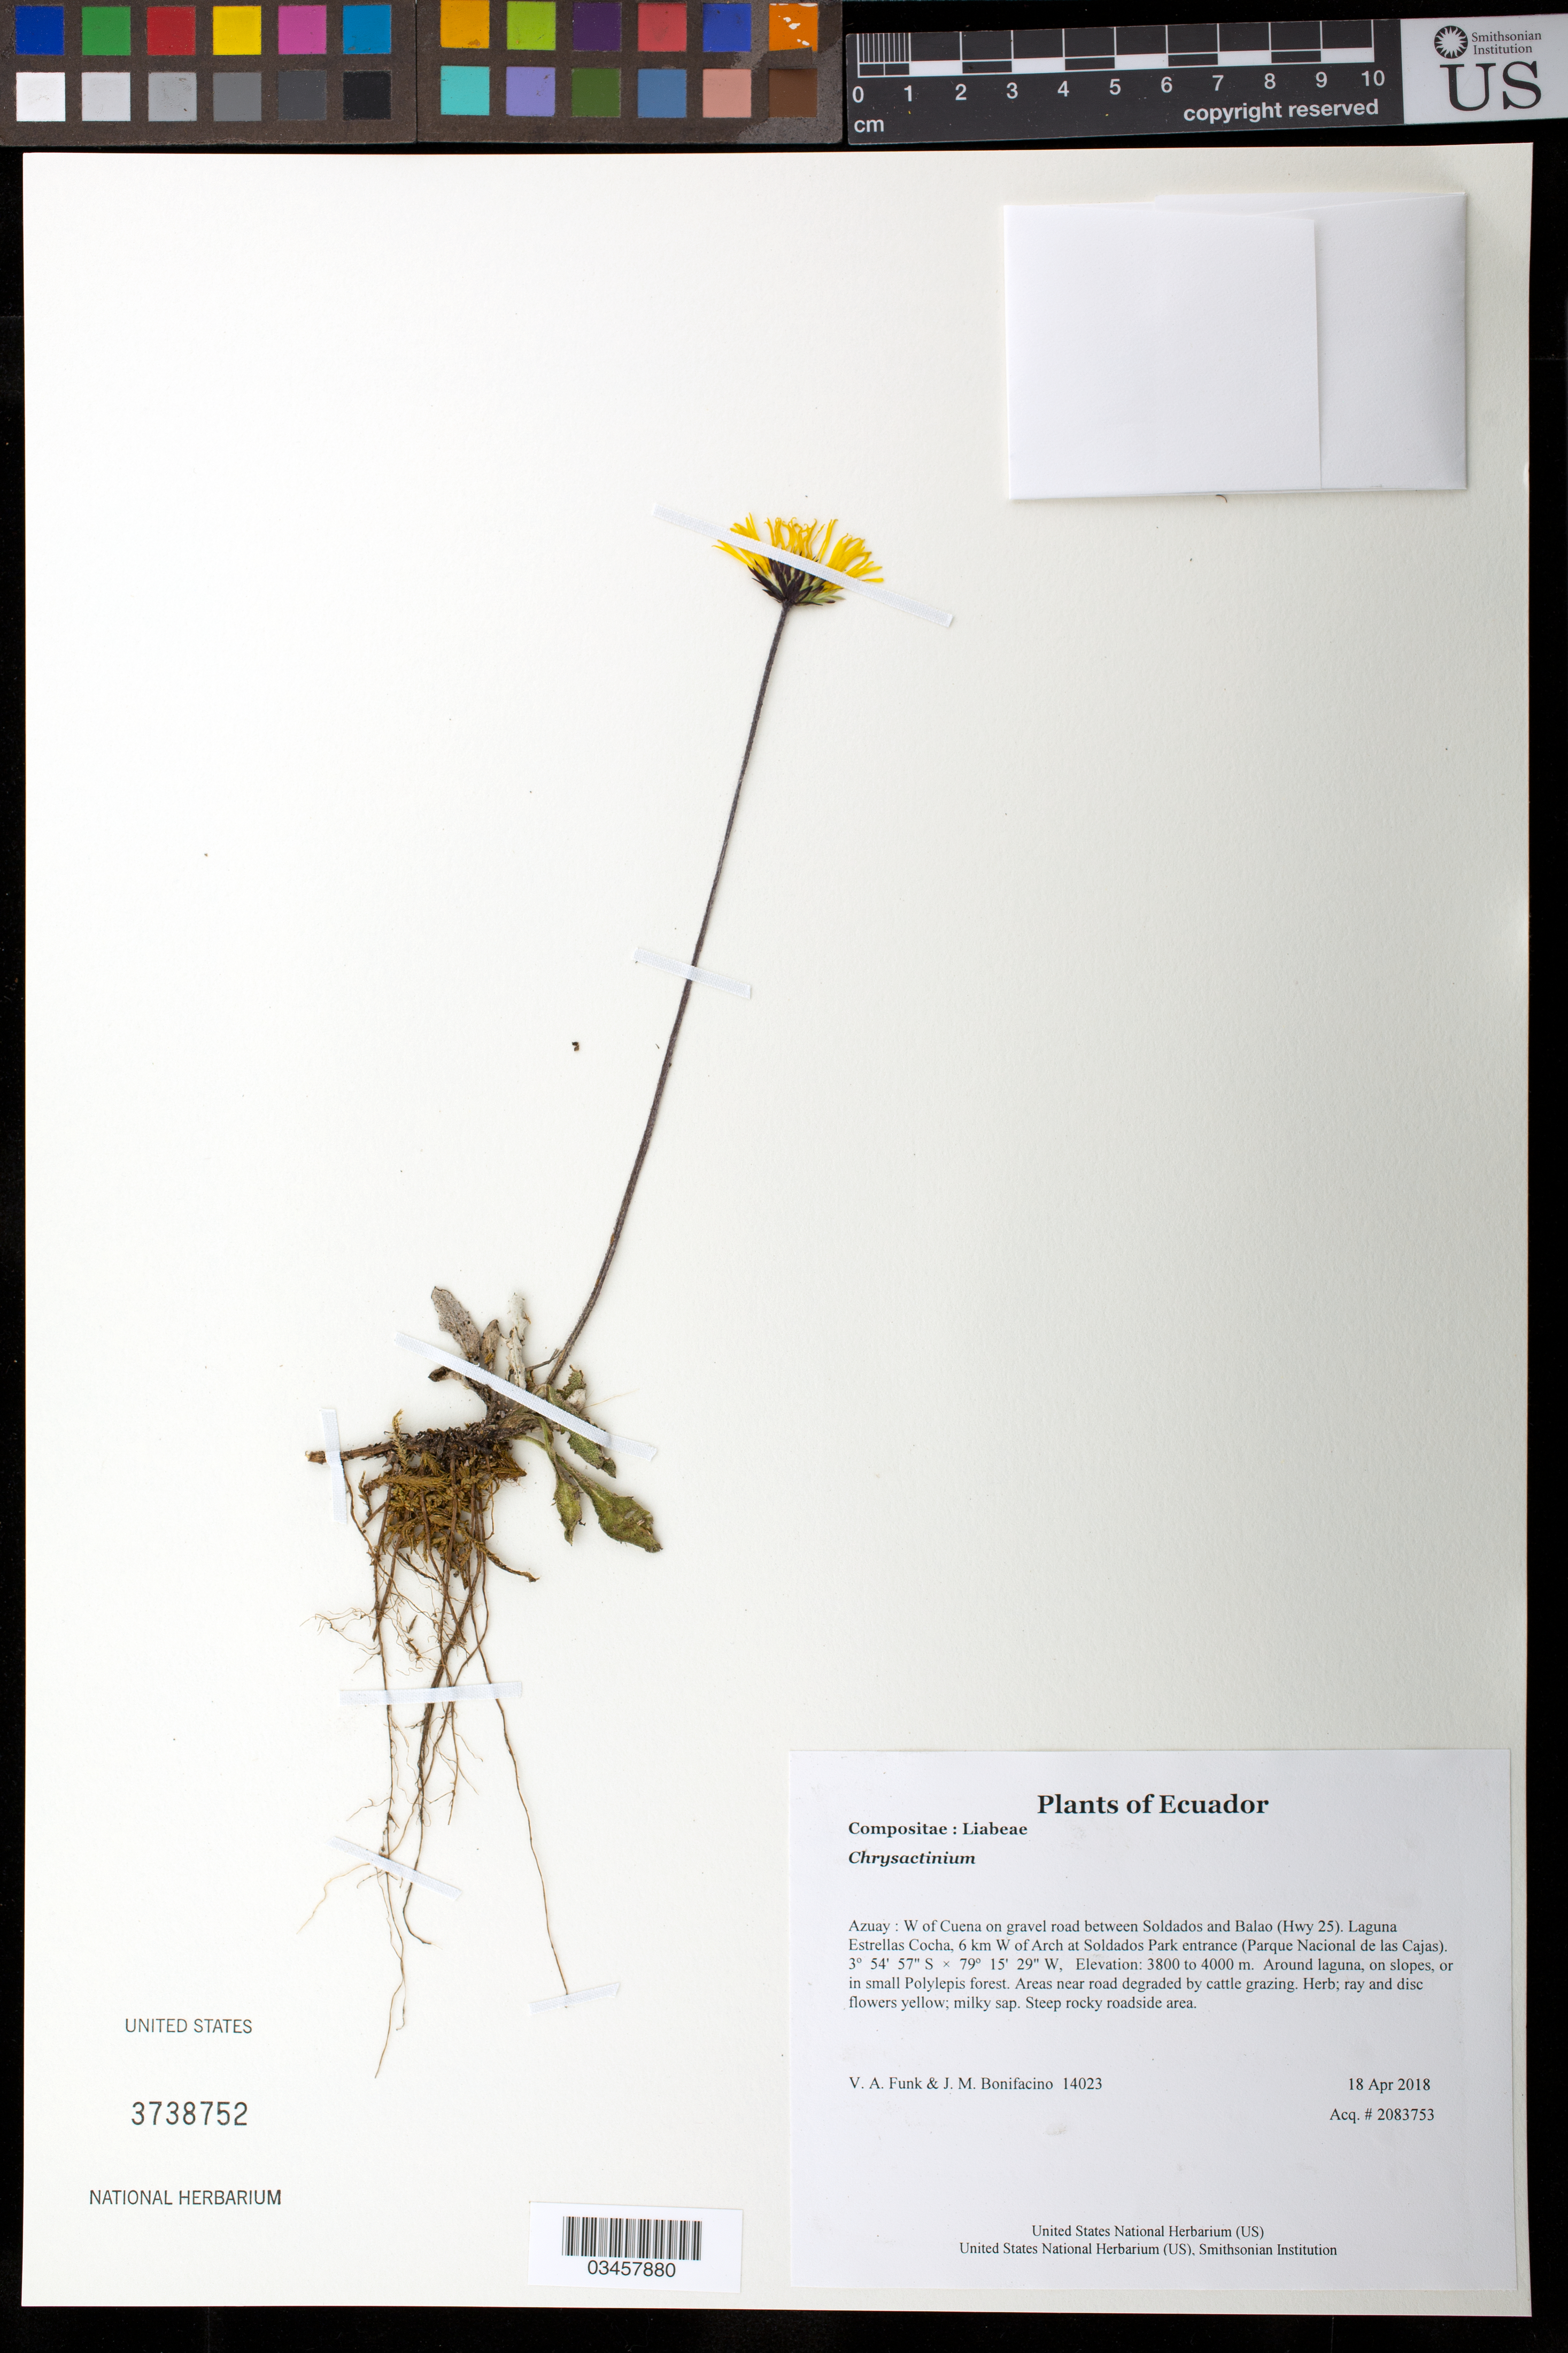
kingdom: Plantae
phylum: Tracheophyta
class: Magnoliopsida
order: Asterales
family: Asteraceae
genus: Chrysactinium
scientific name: Chrysactinium sp.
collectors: V. Funk & M. Bonifacino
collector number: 14023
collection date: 2018-04-18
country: Ecuador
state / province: Azuay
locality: W of Cuena on gravel road between Soldados and Balao (Hwy 25). Laguna Estrellas Cocha, 6 km W of Arch at Soldados Park entrance (Parque Nacional de las Cajas).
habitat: Around laguna, on slopes, or in small Polylepis forest. Areas near road degraded by cattle grazing.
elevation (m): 3800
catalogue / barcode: US 3738752